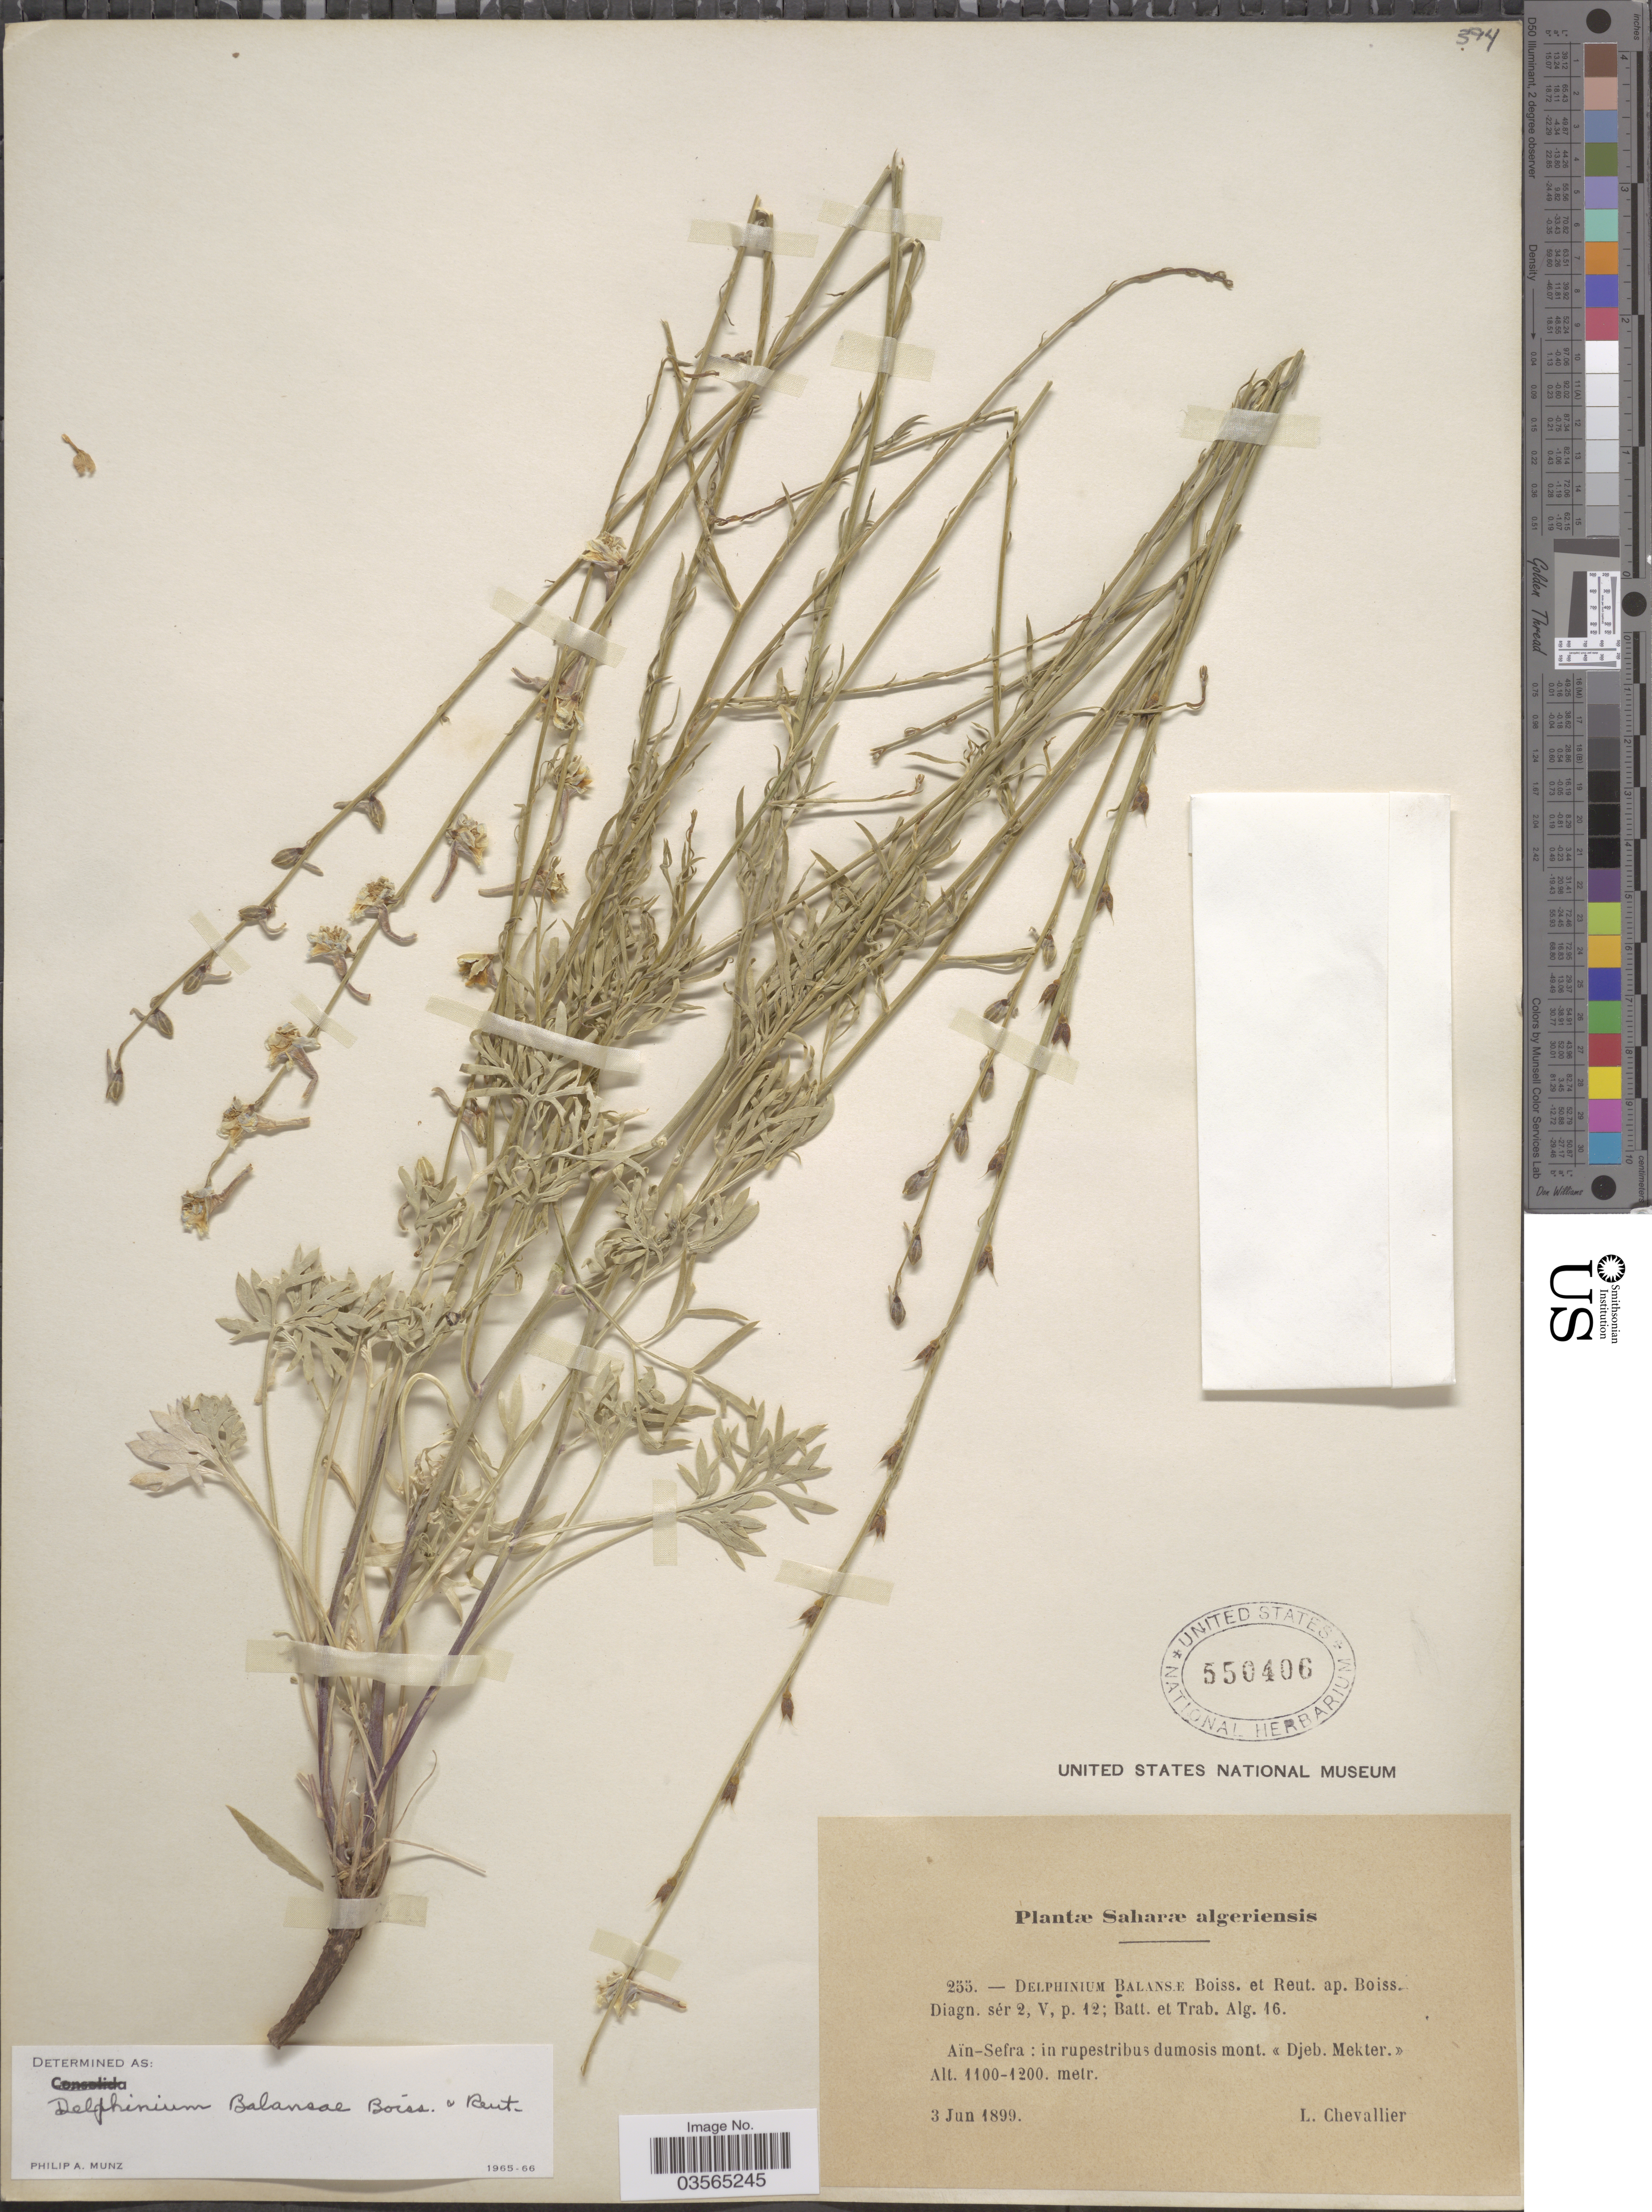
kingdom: Plantae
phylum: Tracheophyta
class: Magnoliopsida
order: Ranunculales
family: Ranunculaceae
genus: Delphinium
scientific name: Delphinium balansae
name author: Boiss. & Reut.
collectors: L. Chevallier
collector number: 255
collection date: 1899-06-03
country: Algeria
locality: Saharæ algeriensis. Aïn-Sefra: in rupestribus dumosis mont. «Djeb. Mekter».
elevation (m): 1100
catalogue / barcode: US 550406